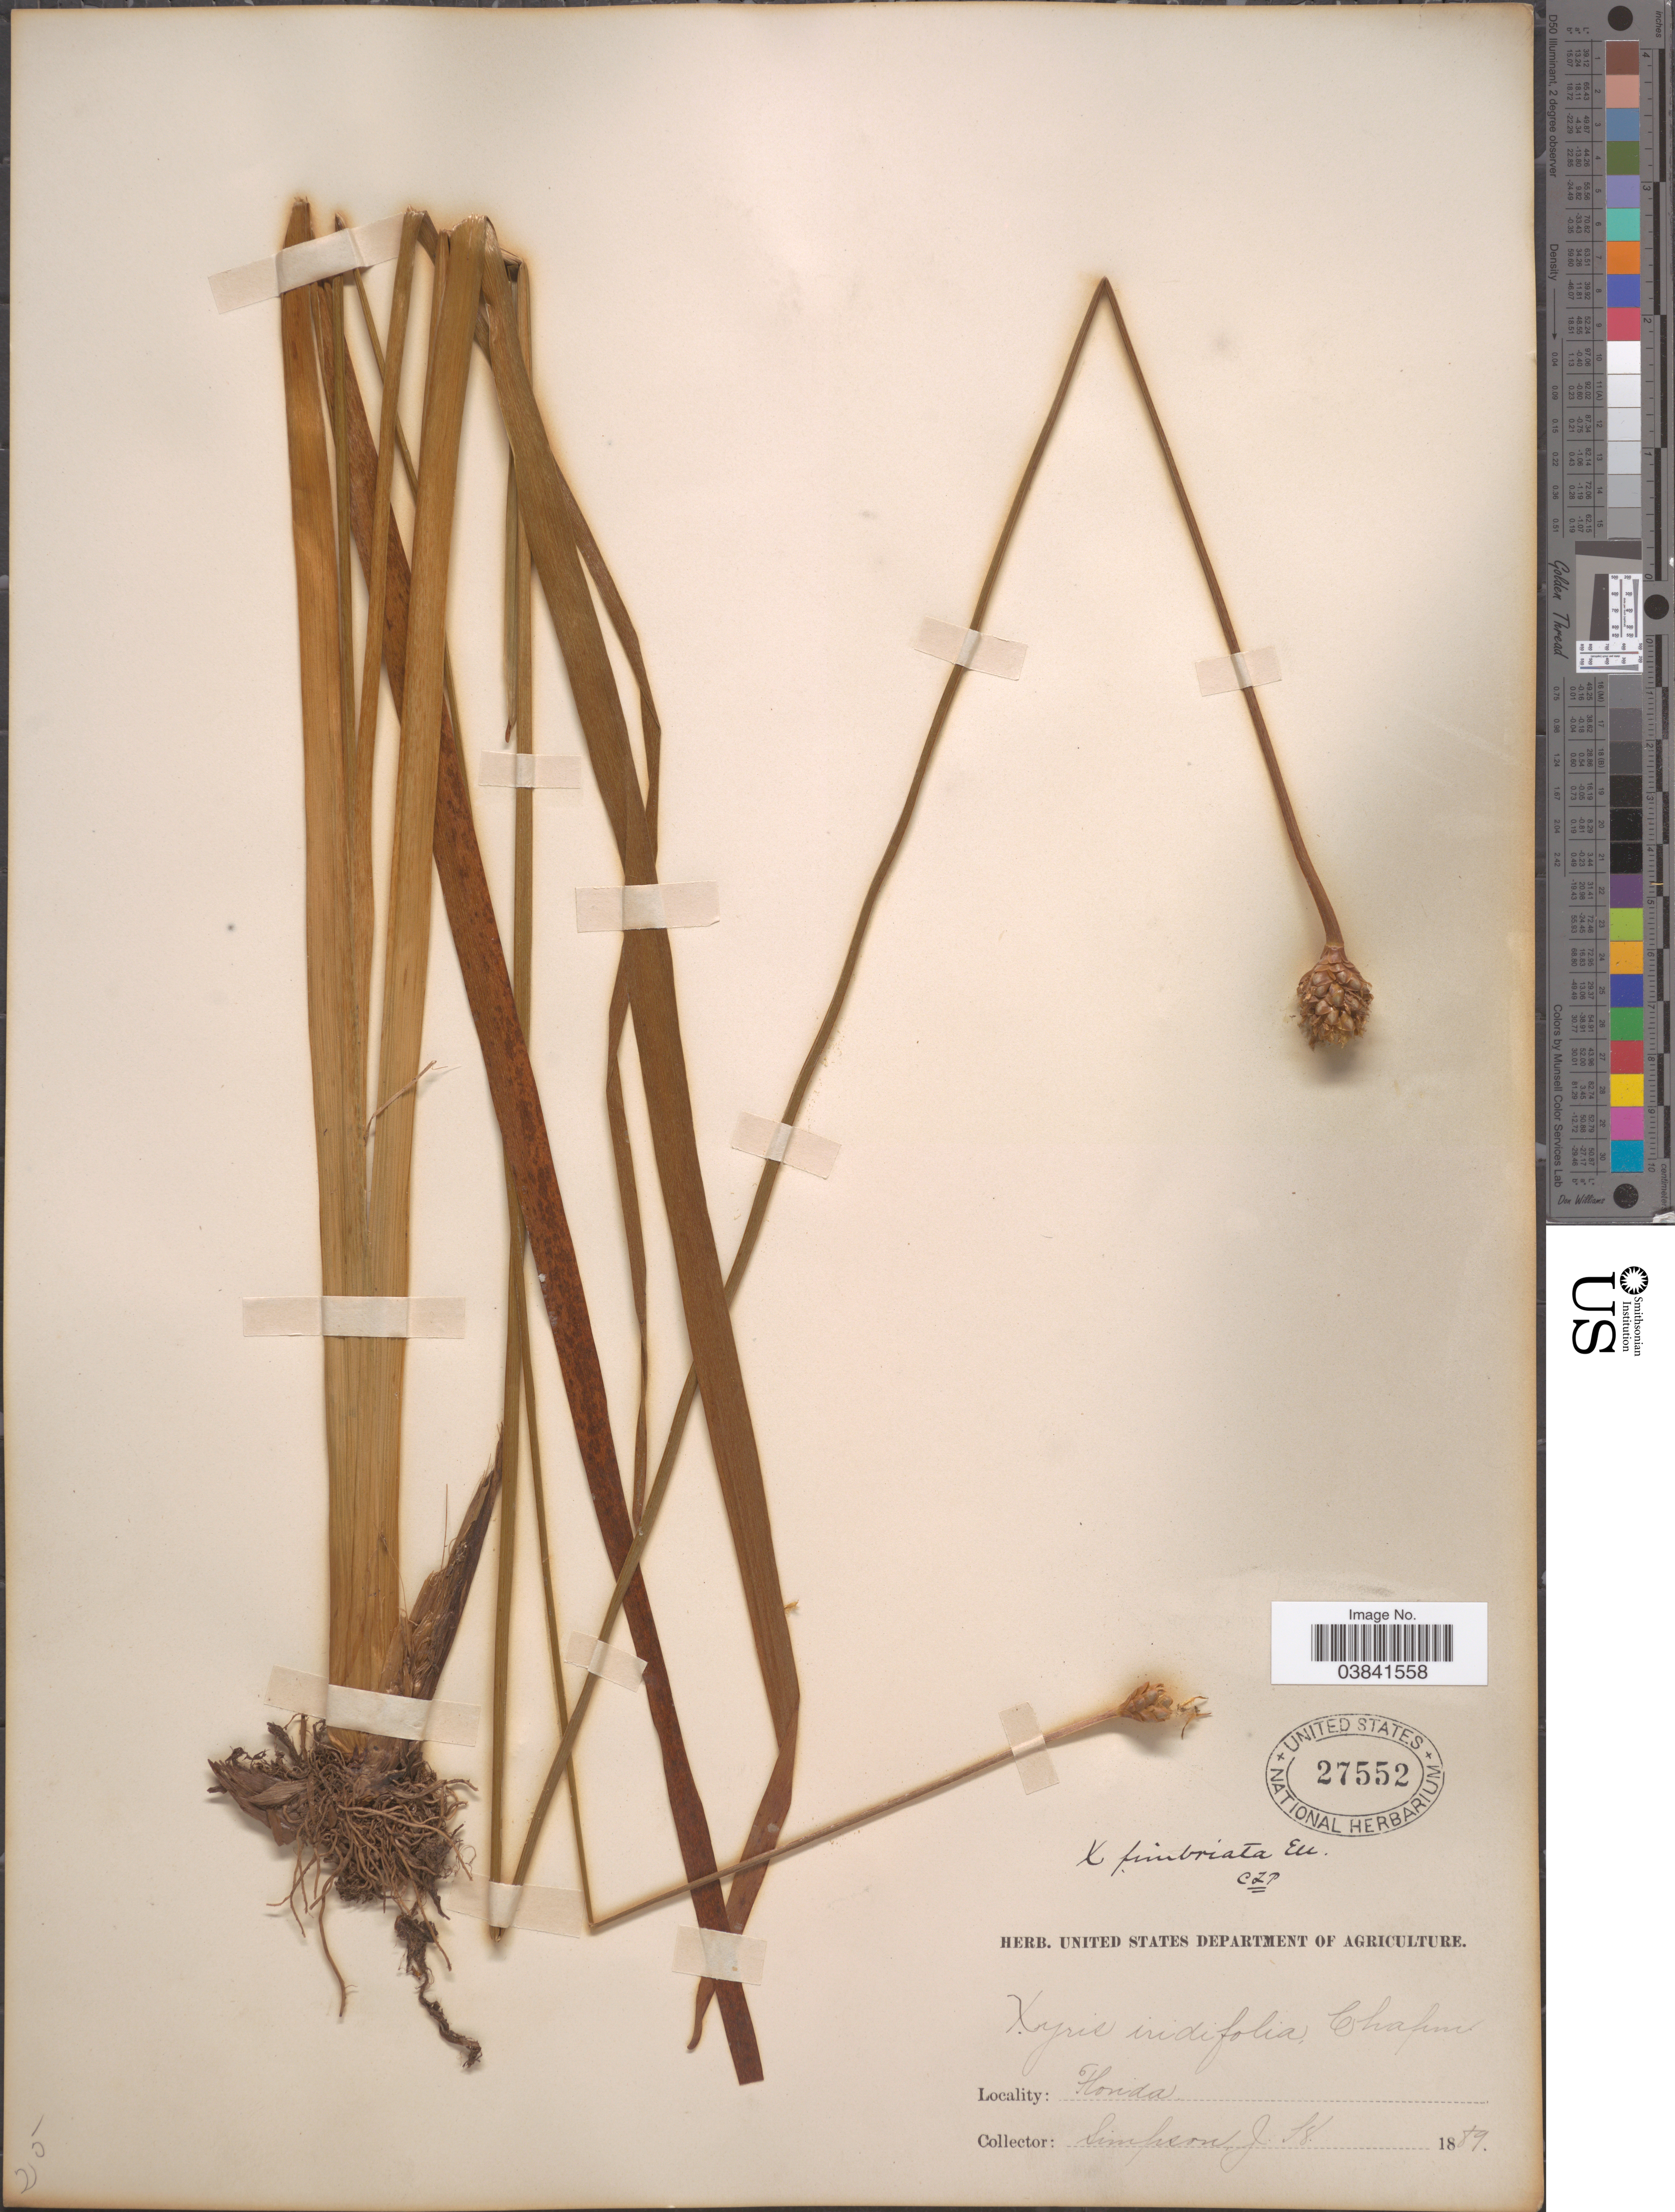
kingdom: Plantae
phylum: Tracheophyta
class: Liliopsida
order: Poales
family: Xyridaceae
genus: Xyris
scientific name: Xyris fimbriata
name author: Elliott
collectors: J. H. Simpson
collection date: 1889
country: United States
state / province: Florida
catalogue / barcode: US 27552